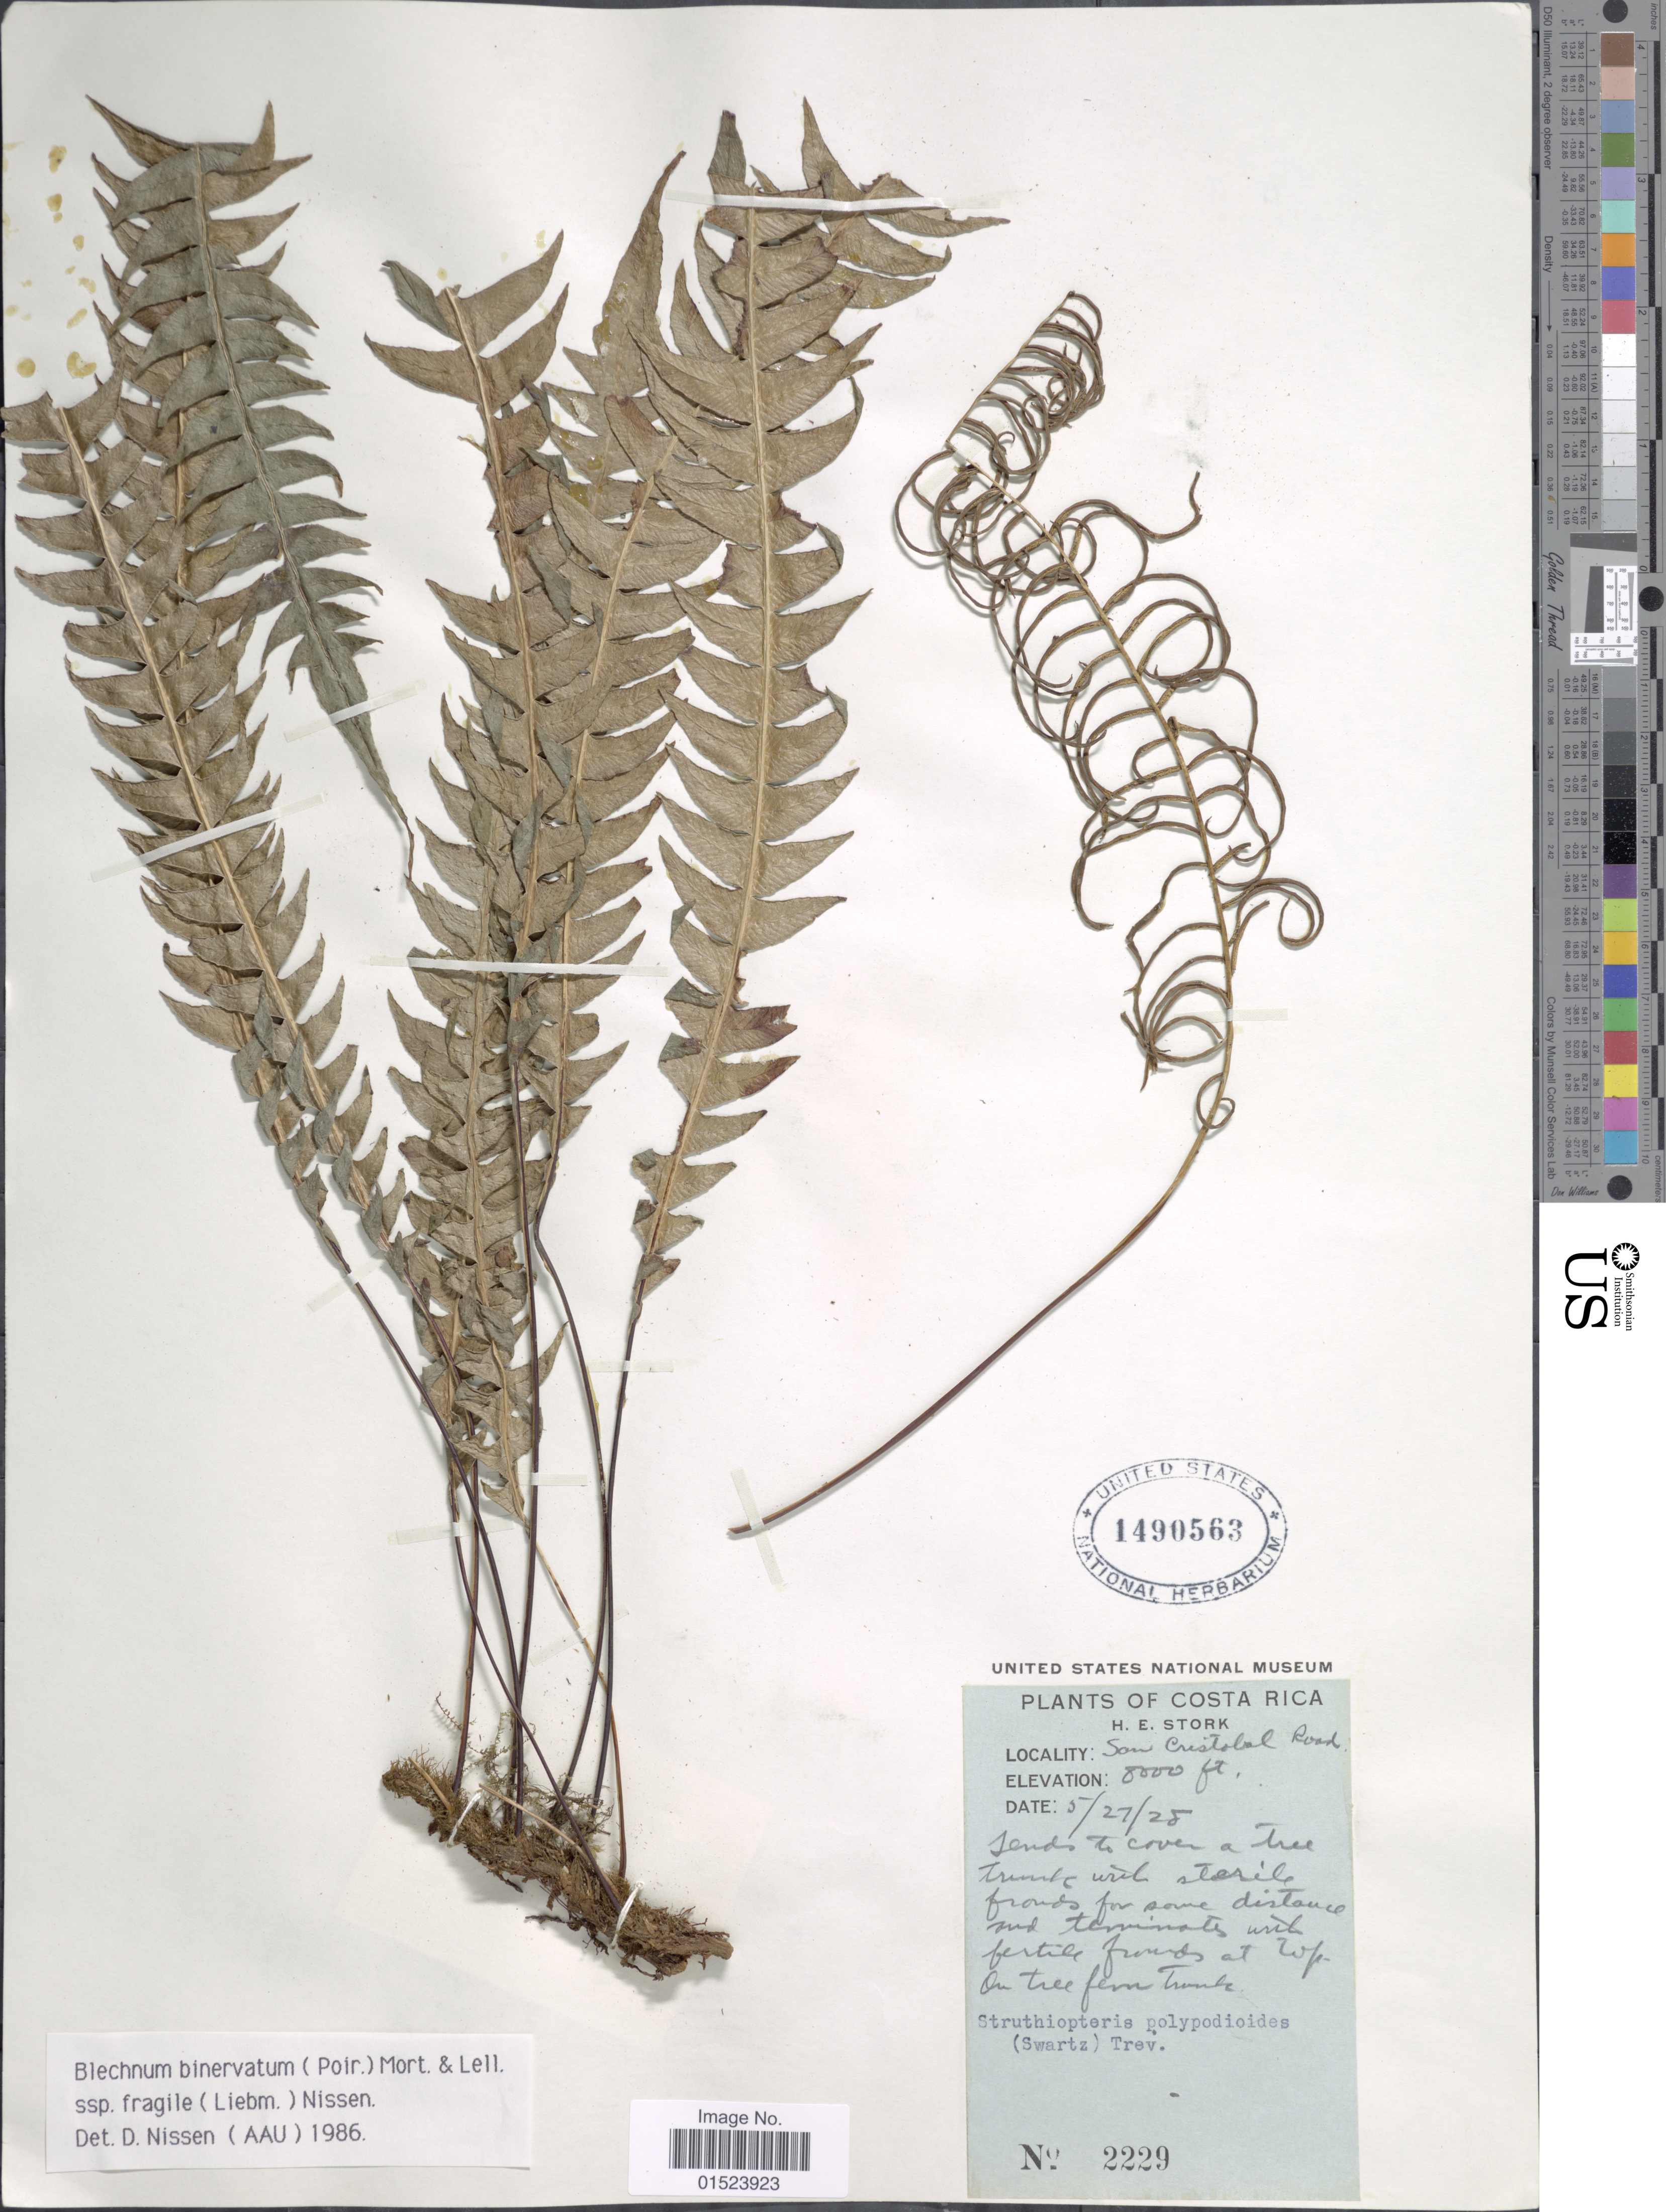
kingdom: Plantae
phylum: Tracheophyta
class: Polypodiopsida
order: Polypodiales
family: Blechnaceae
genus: Blechnum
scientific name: Blechnum fragile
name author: (Liebm.) C.V. Morton & Lellinger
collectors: H. E. Stork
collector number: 2229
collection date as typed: Transcribed d/m/y: 27/5/28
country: Costa Rica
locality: San Cristobal Road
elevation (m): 2438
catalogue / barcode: US 1490563